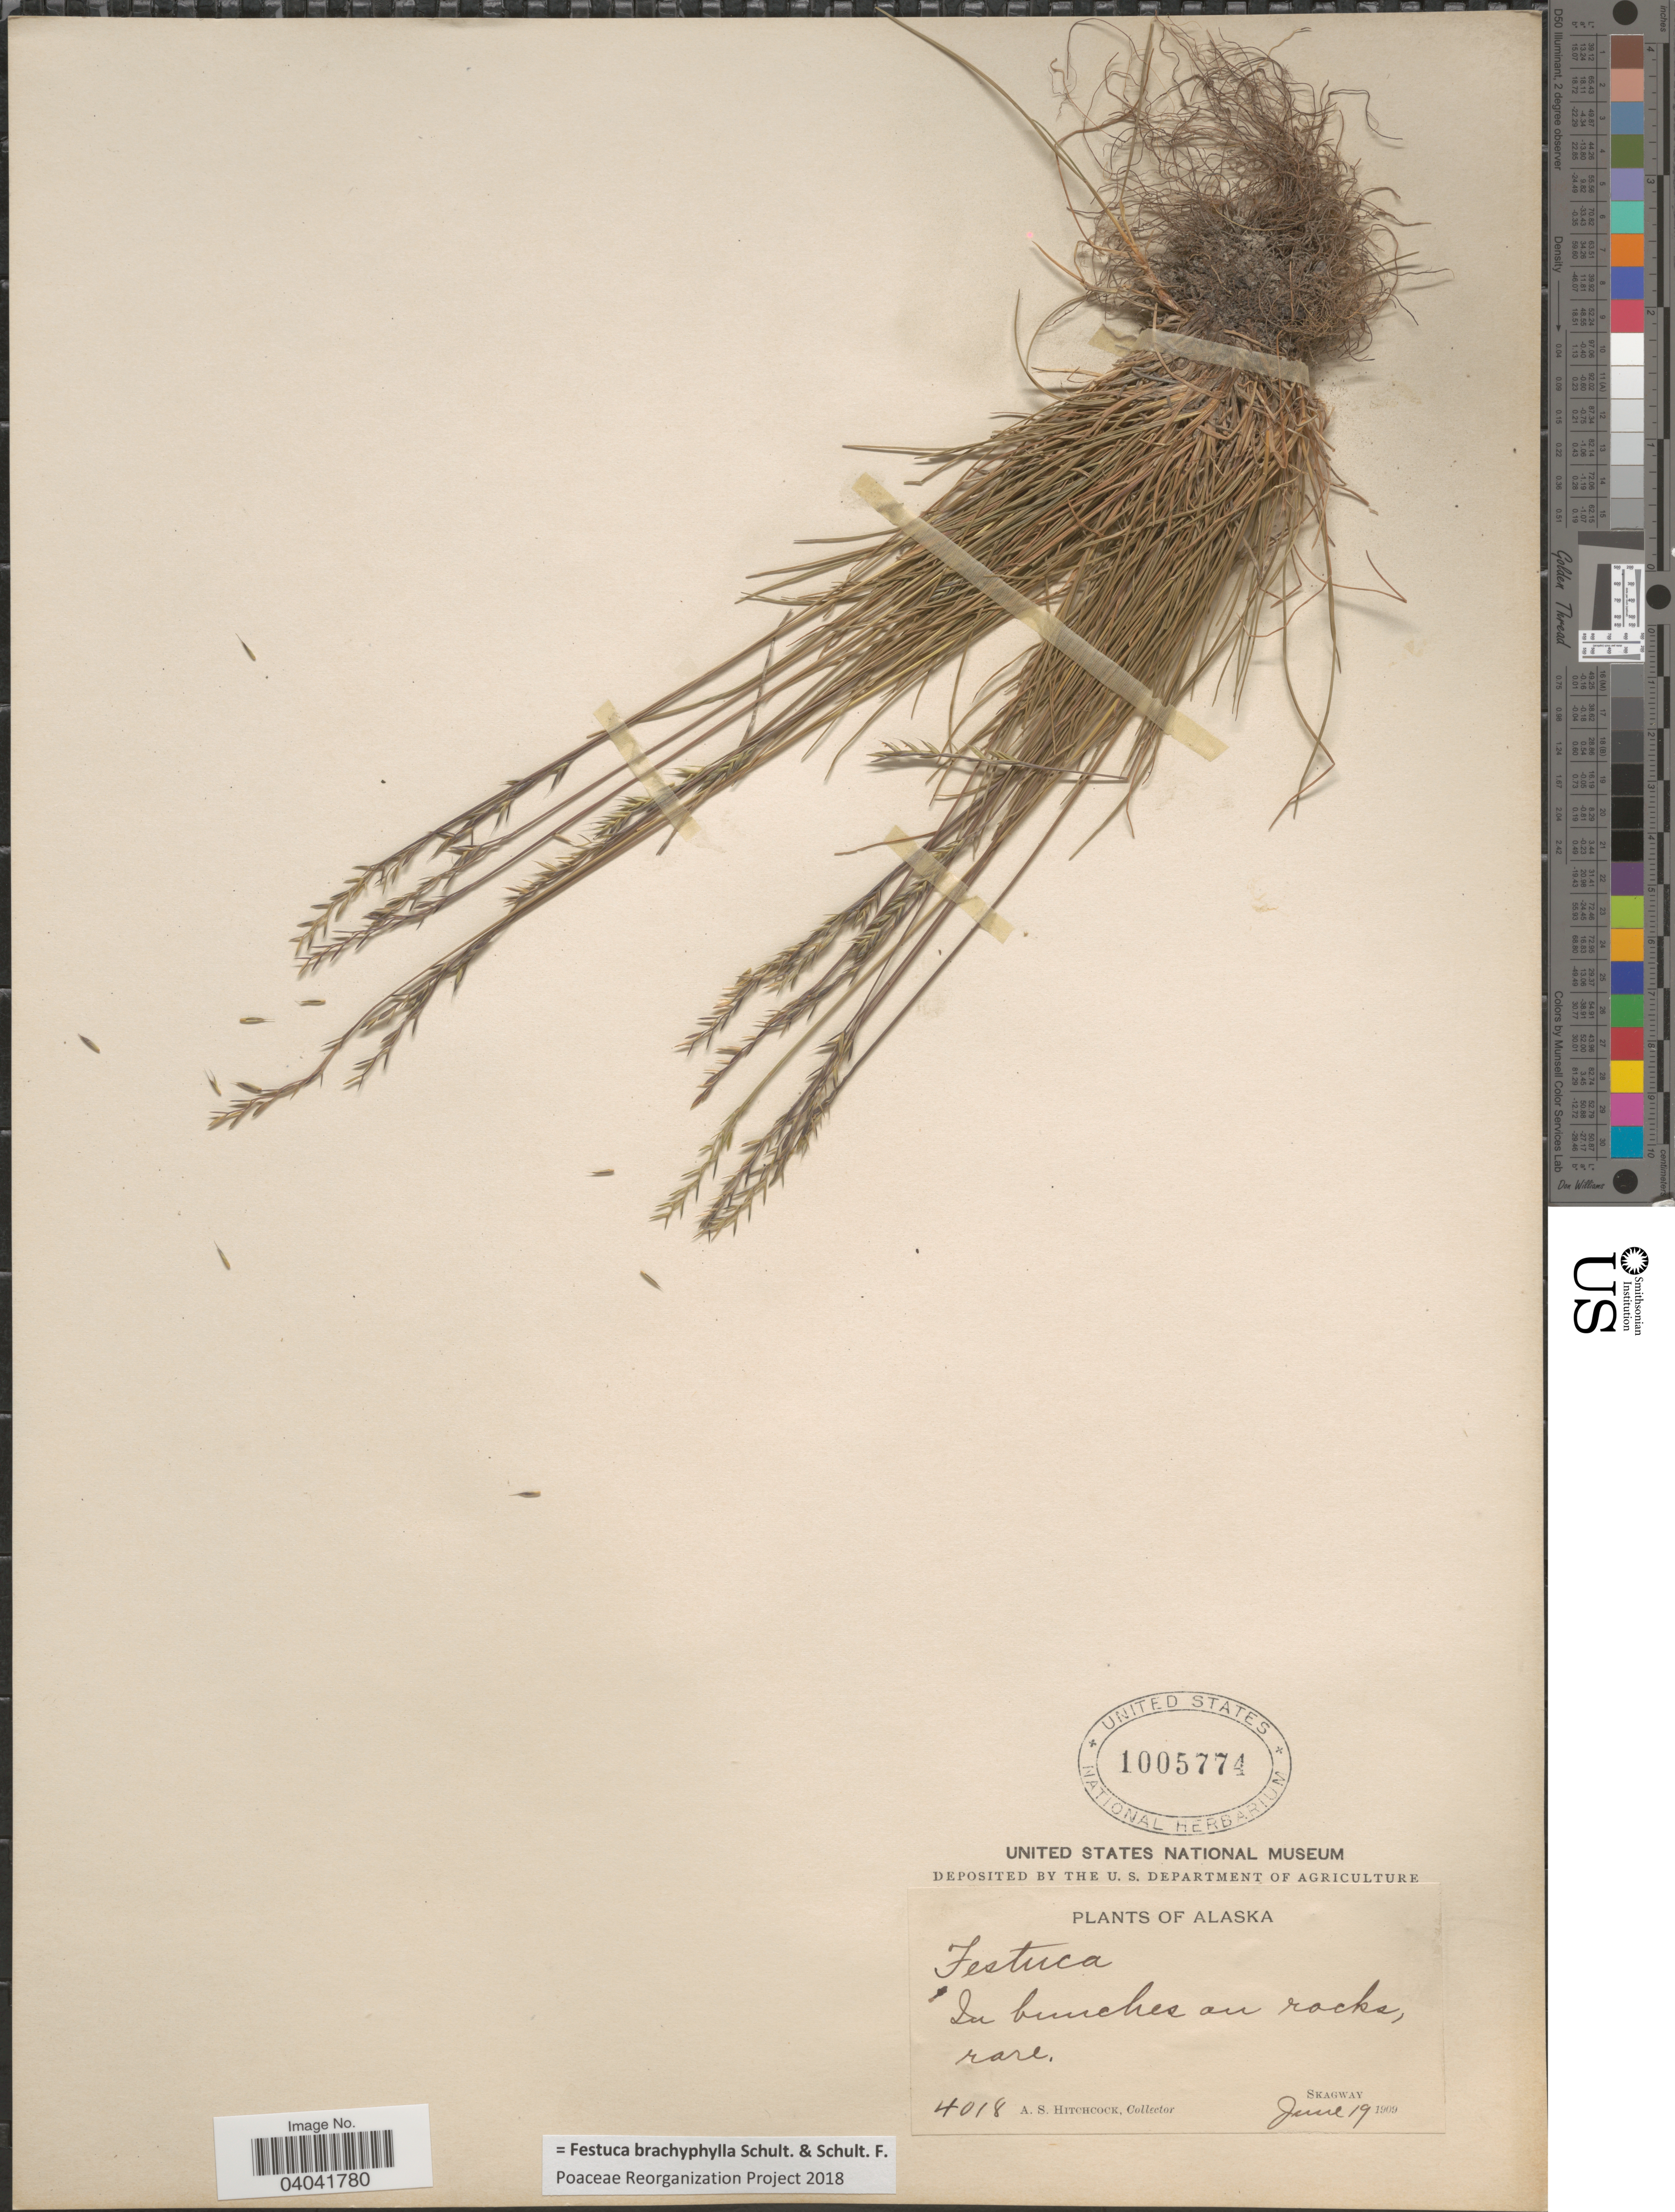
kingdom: Plantae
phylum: Tracheophyta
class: Liliopsida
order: Poales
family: Poaceae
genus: Festuca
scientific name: Festuca brachyphylla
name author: Schult. & Schult. f.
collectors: A. S. Hitchcock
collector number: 4018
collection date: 1909-06-19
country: United States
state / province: Alaska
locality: Skagway.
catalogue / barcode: US 1005774